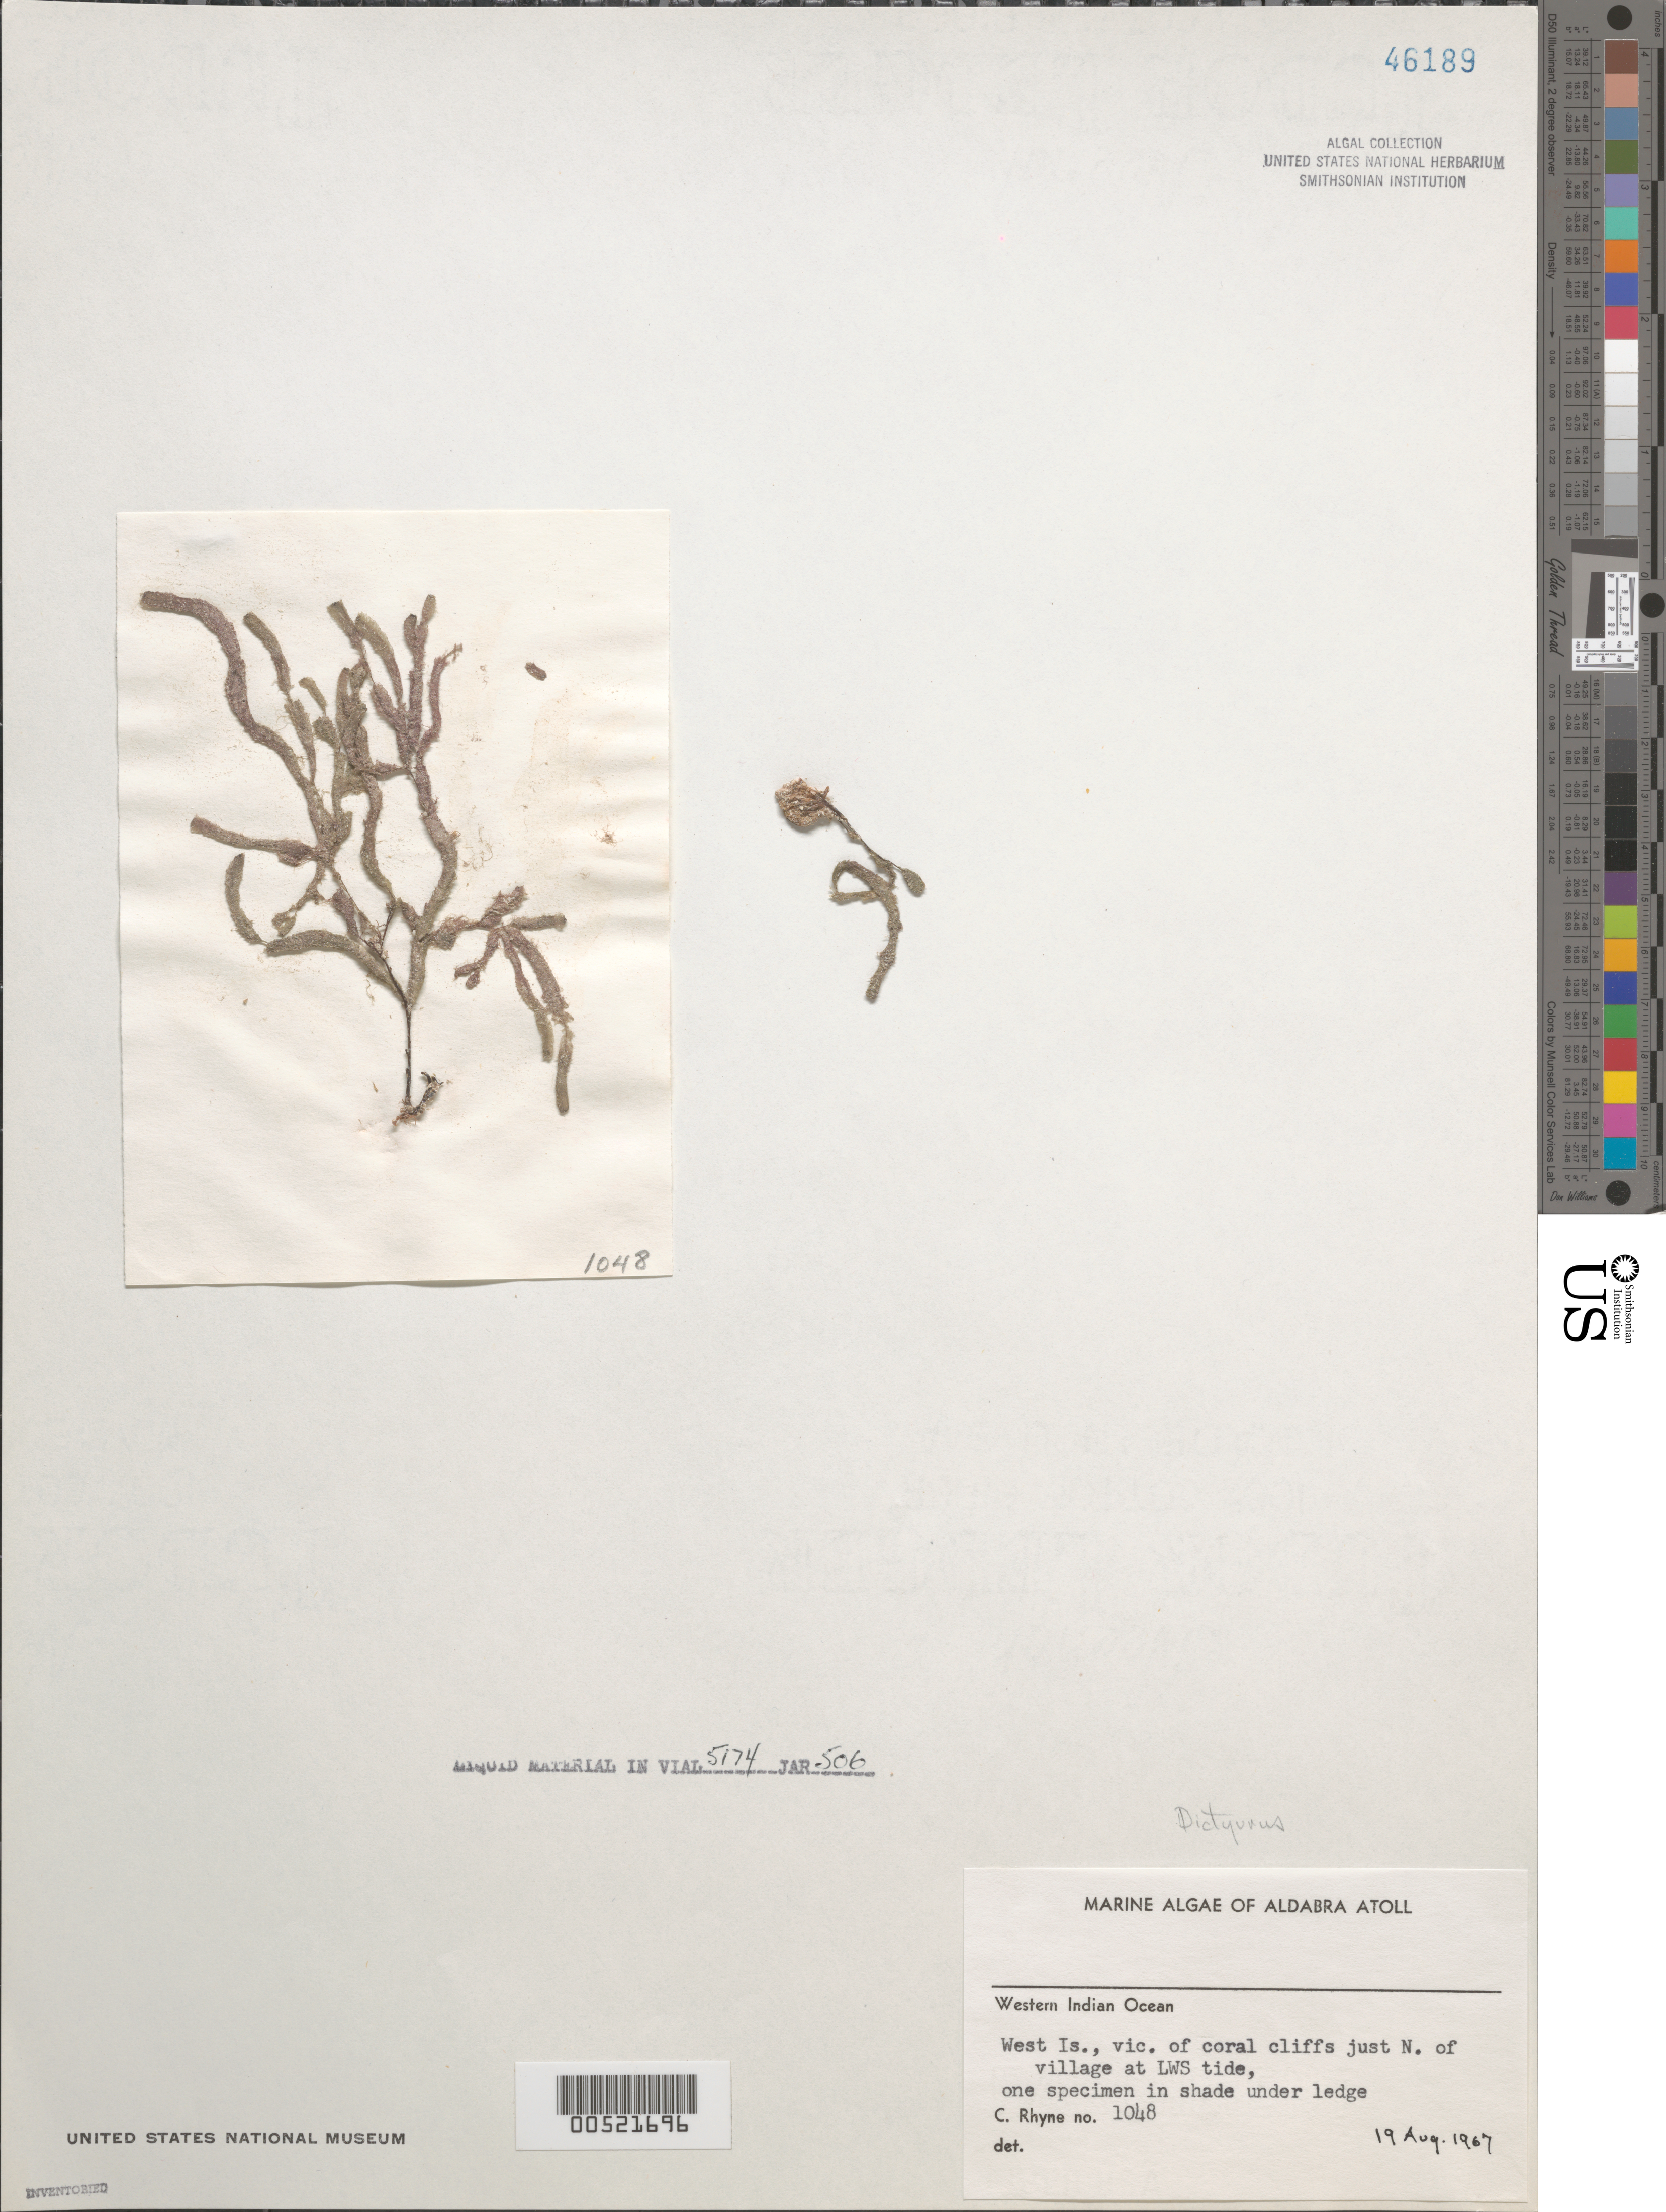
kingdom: Plantae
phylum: Rhodophyta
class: Florideophyceae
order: Ceramiales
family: Dasyaceae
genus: Dictyurus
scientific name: Dictyurus sp.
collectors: C. Rhyne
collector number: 1048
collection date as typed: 19 Aug 1967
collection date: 1967-08-19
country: Seychelles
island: Aldabra Atoll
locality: West Islet, Just north of village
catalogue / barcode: US 46189